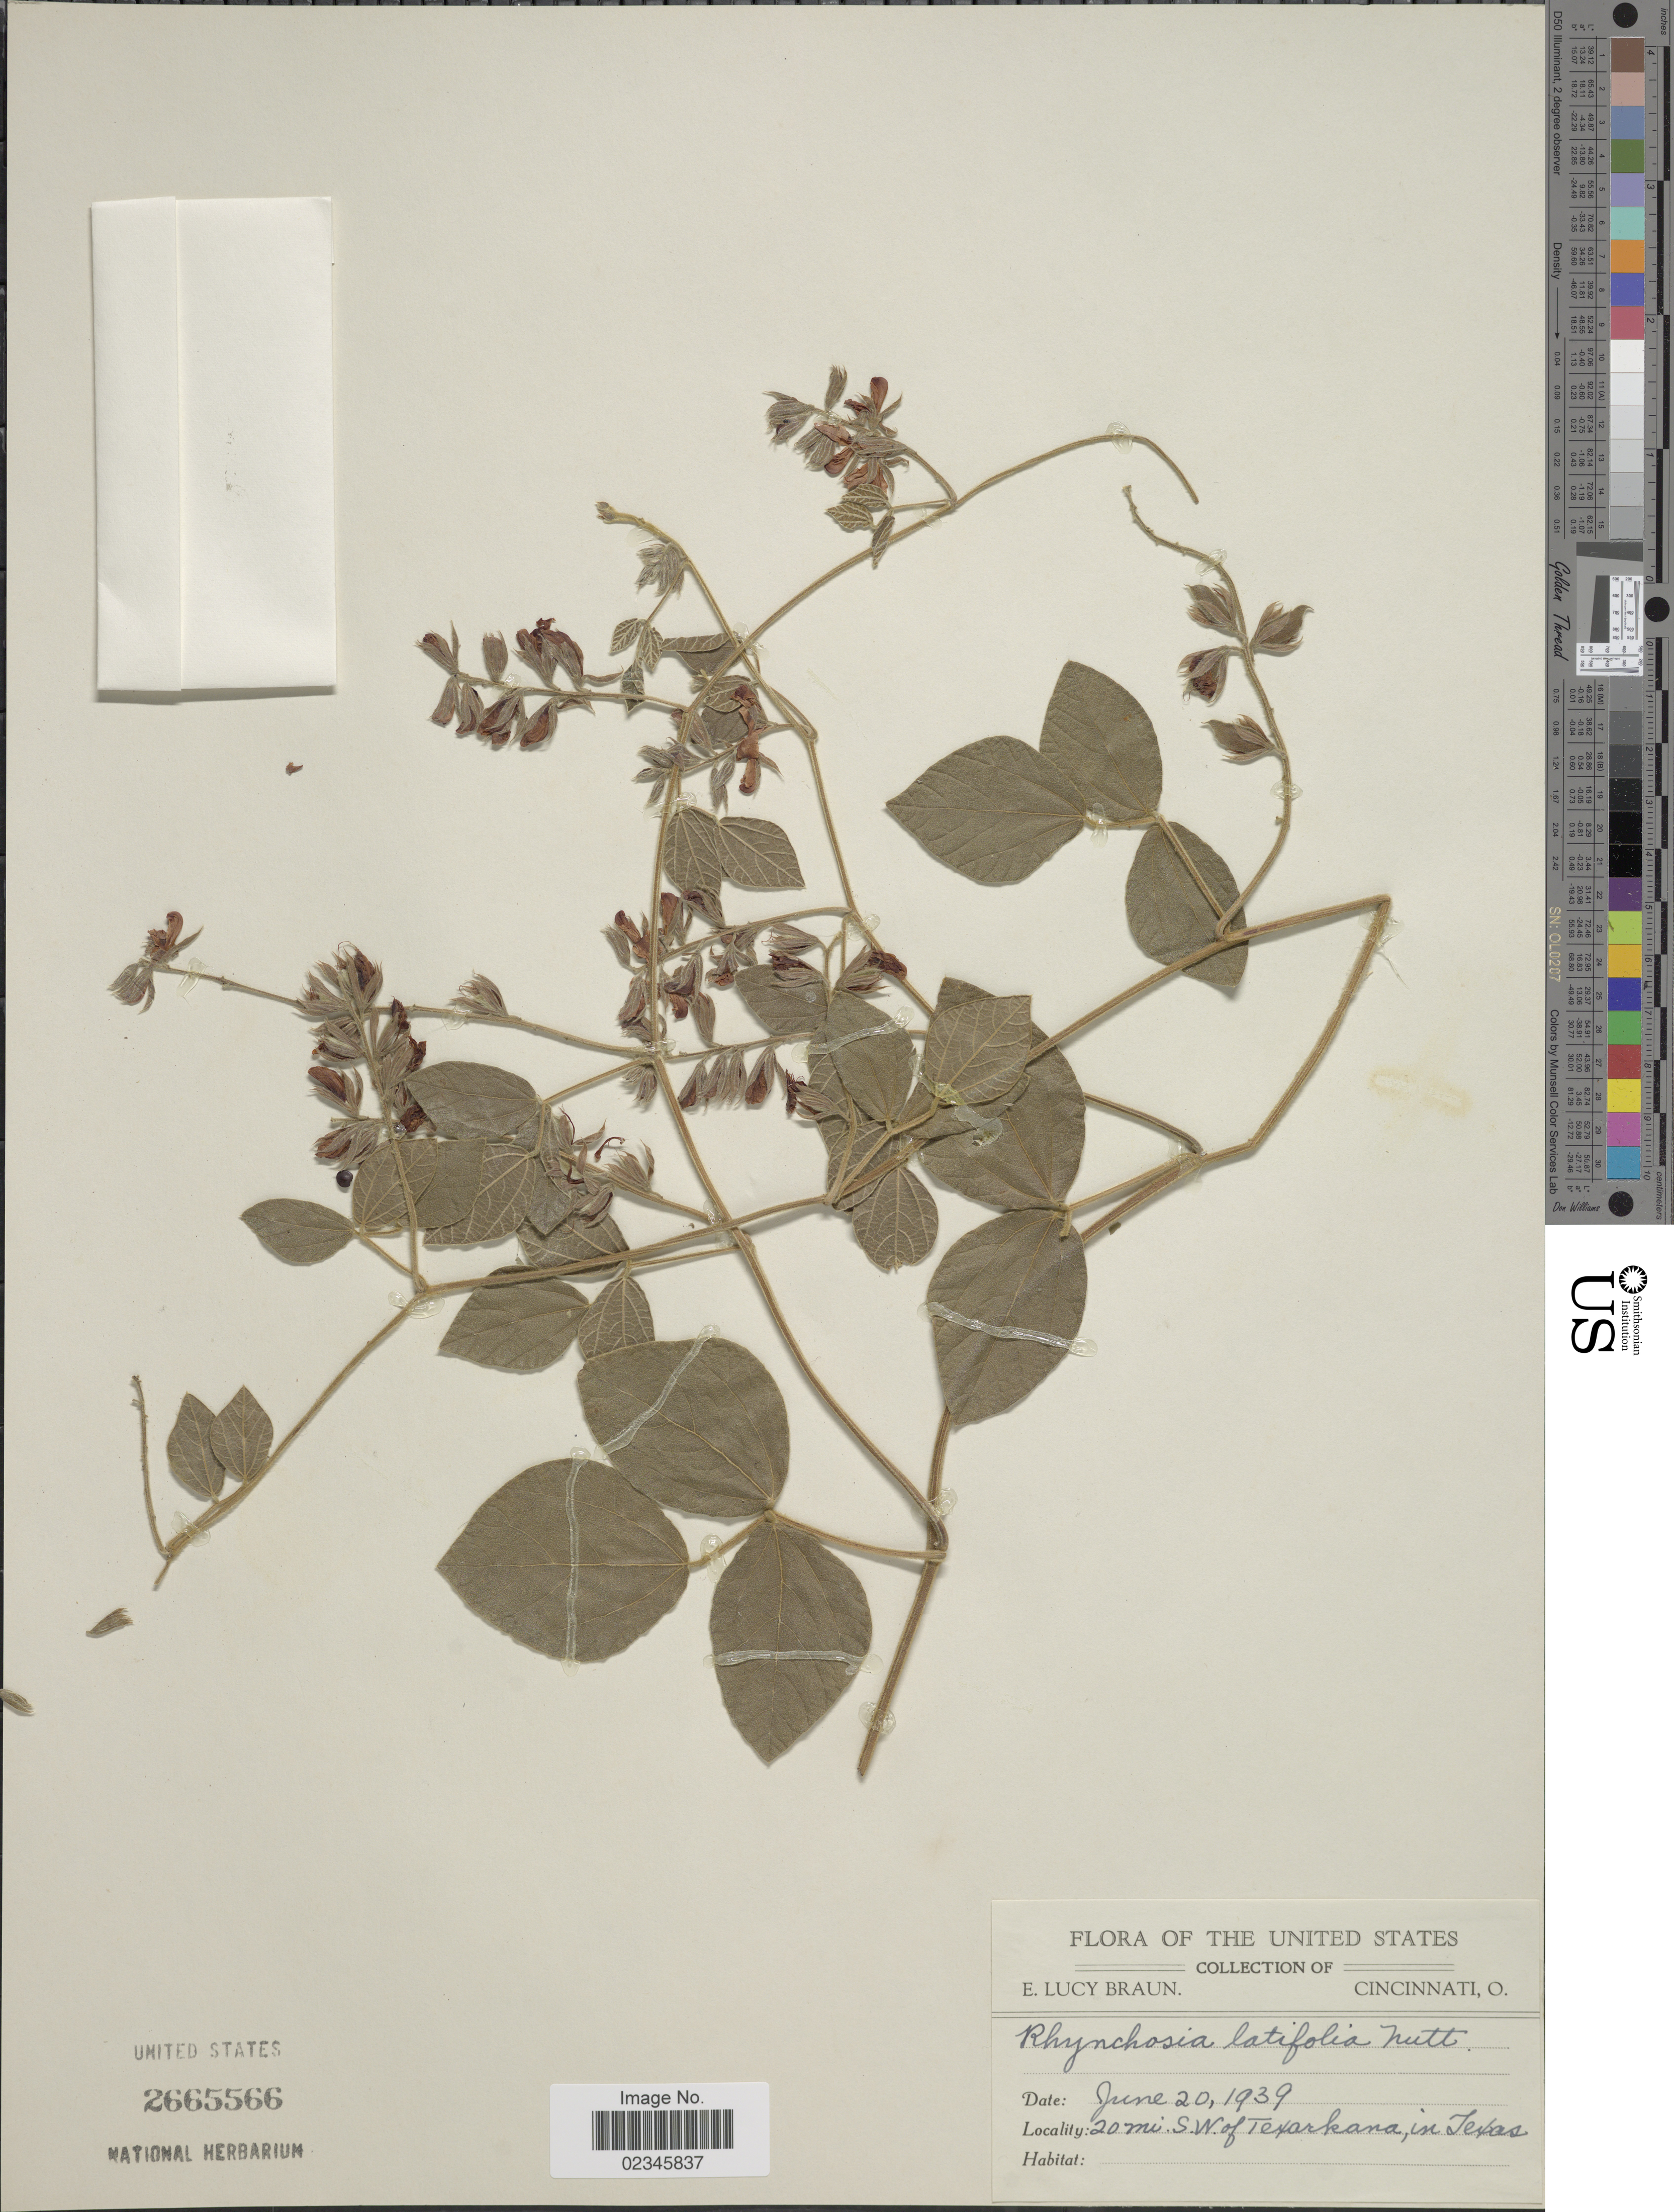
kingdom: Plantae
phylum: Tracheophyta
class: Magnoliopsida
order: Fabales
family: Fabaceae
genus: Rhynchosia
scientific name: Rhynchosia latifolia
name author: Nutt. ex Torr. & A. Gray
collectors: E. L. Braun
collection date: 1939-06-20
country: United States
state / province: Texas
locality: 20 mi. S.W. of Texarkana, in Texas.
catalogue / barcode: US 2665566